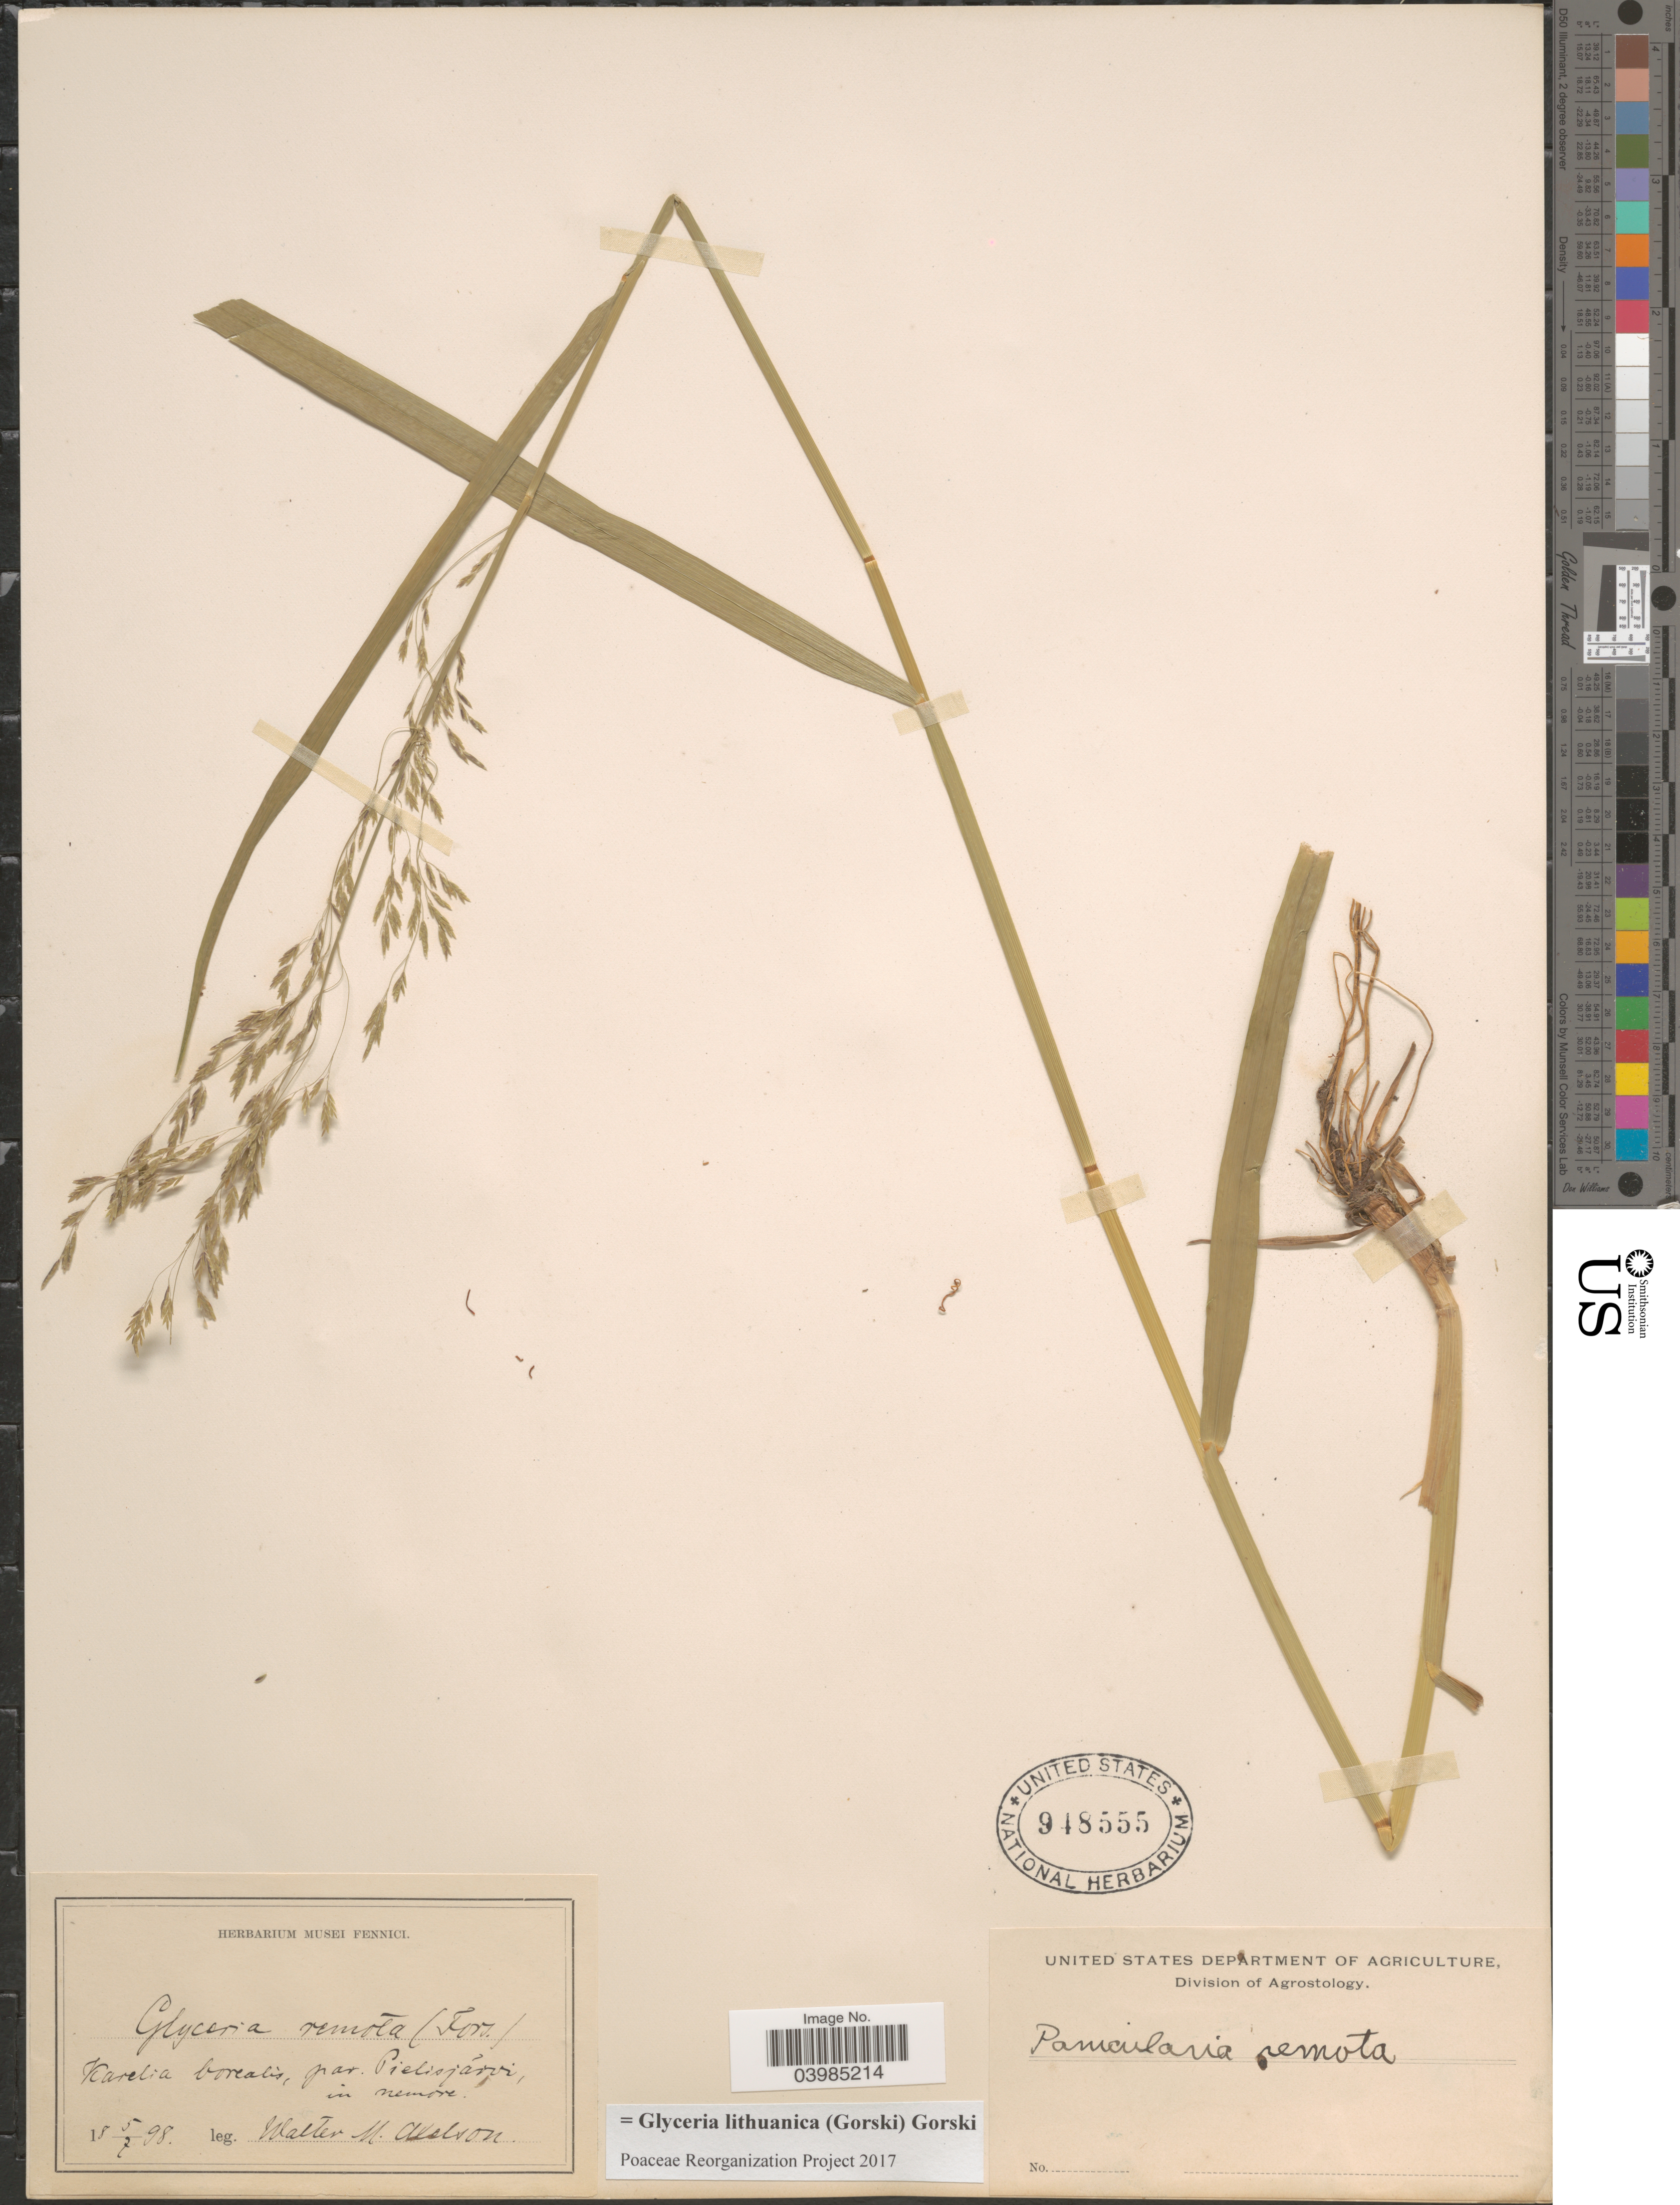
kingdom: Plantae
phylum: Tracheophyta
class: Liliopsida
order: Poales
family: Poaceae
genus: Glyceria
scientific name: Glyceria lithuanica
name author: (Gorski) Gorski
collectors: W. Axelson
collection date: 1898-07-05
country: Russian Federation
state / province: Karelia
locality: Karelia borealis, par. Pielisjarvi, in nemore.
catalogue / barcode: US 948555